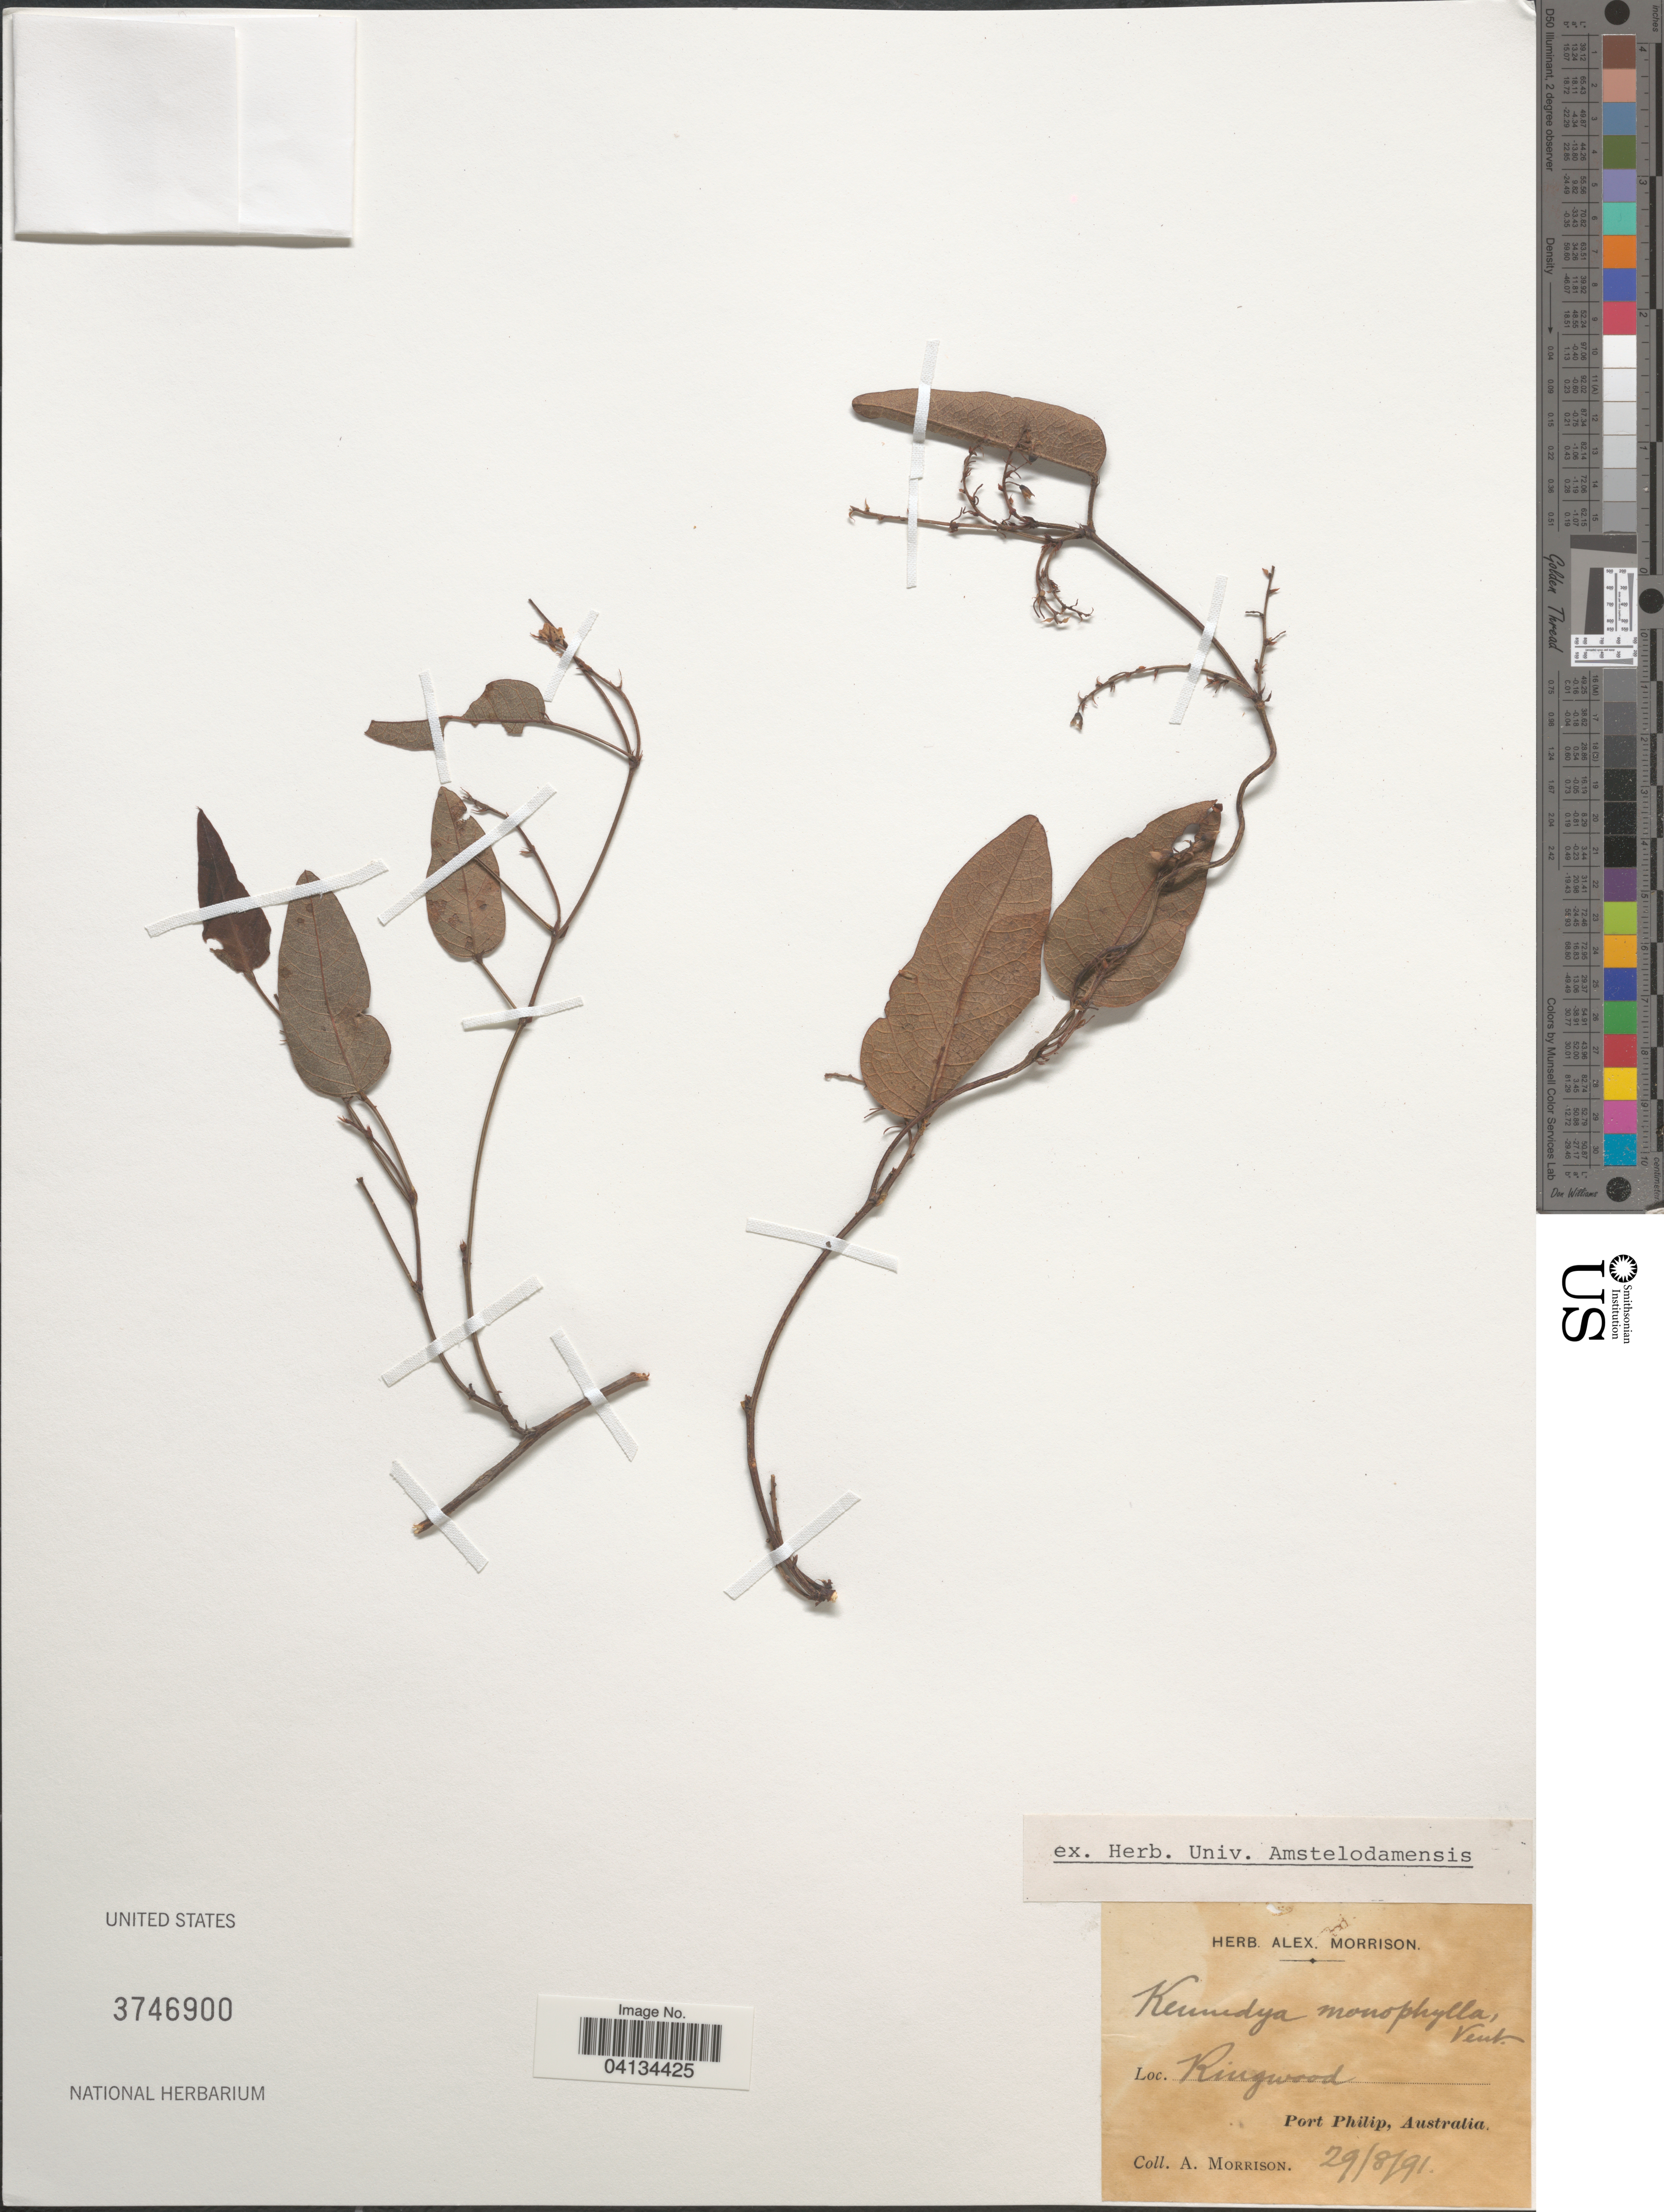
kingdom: Plantae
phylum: Tracheophyta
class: Magnoliopsida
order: Fabales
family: Fabaceae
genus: Kennedia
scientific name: Kennedia monophylla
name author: Vent.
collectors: A. Morrison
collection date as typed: Transcribed d/m/y: 29/8/91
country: Australia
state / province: Victoria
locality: Ringwood. Port Philip.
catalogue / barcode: US 3746900